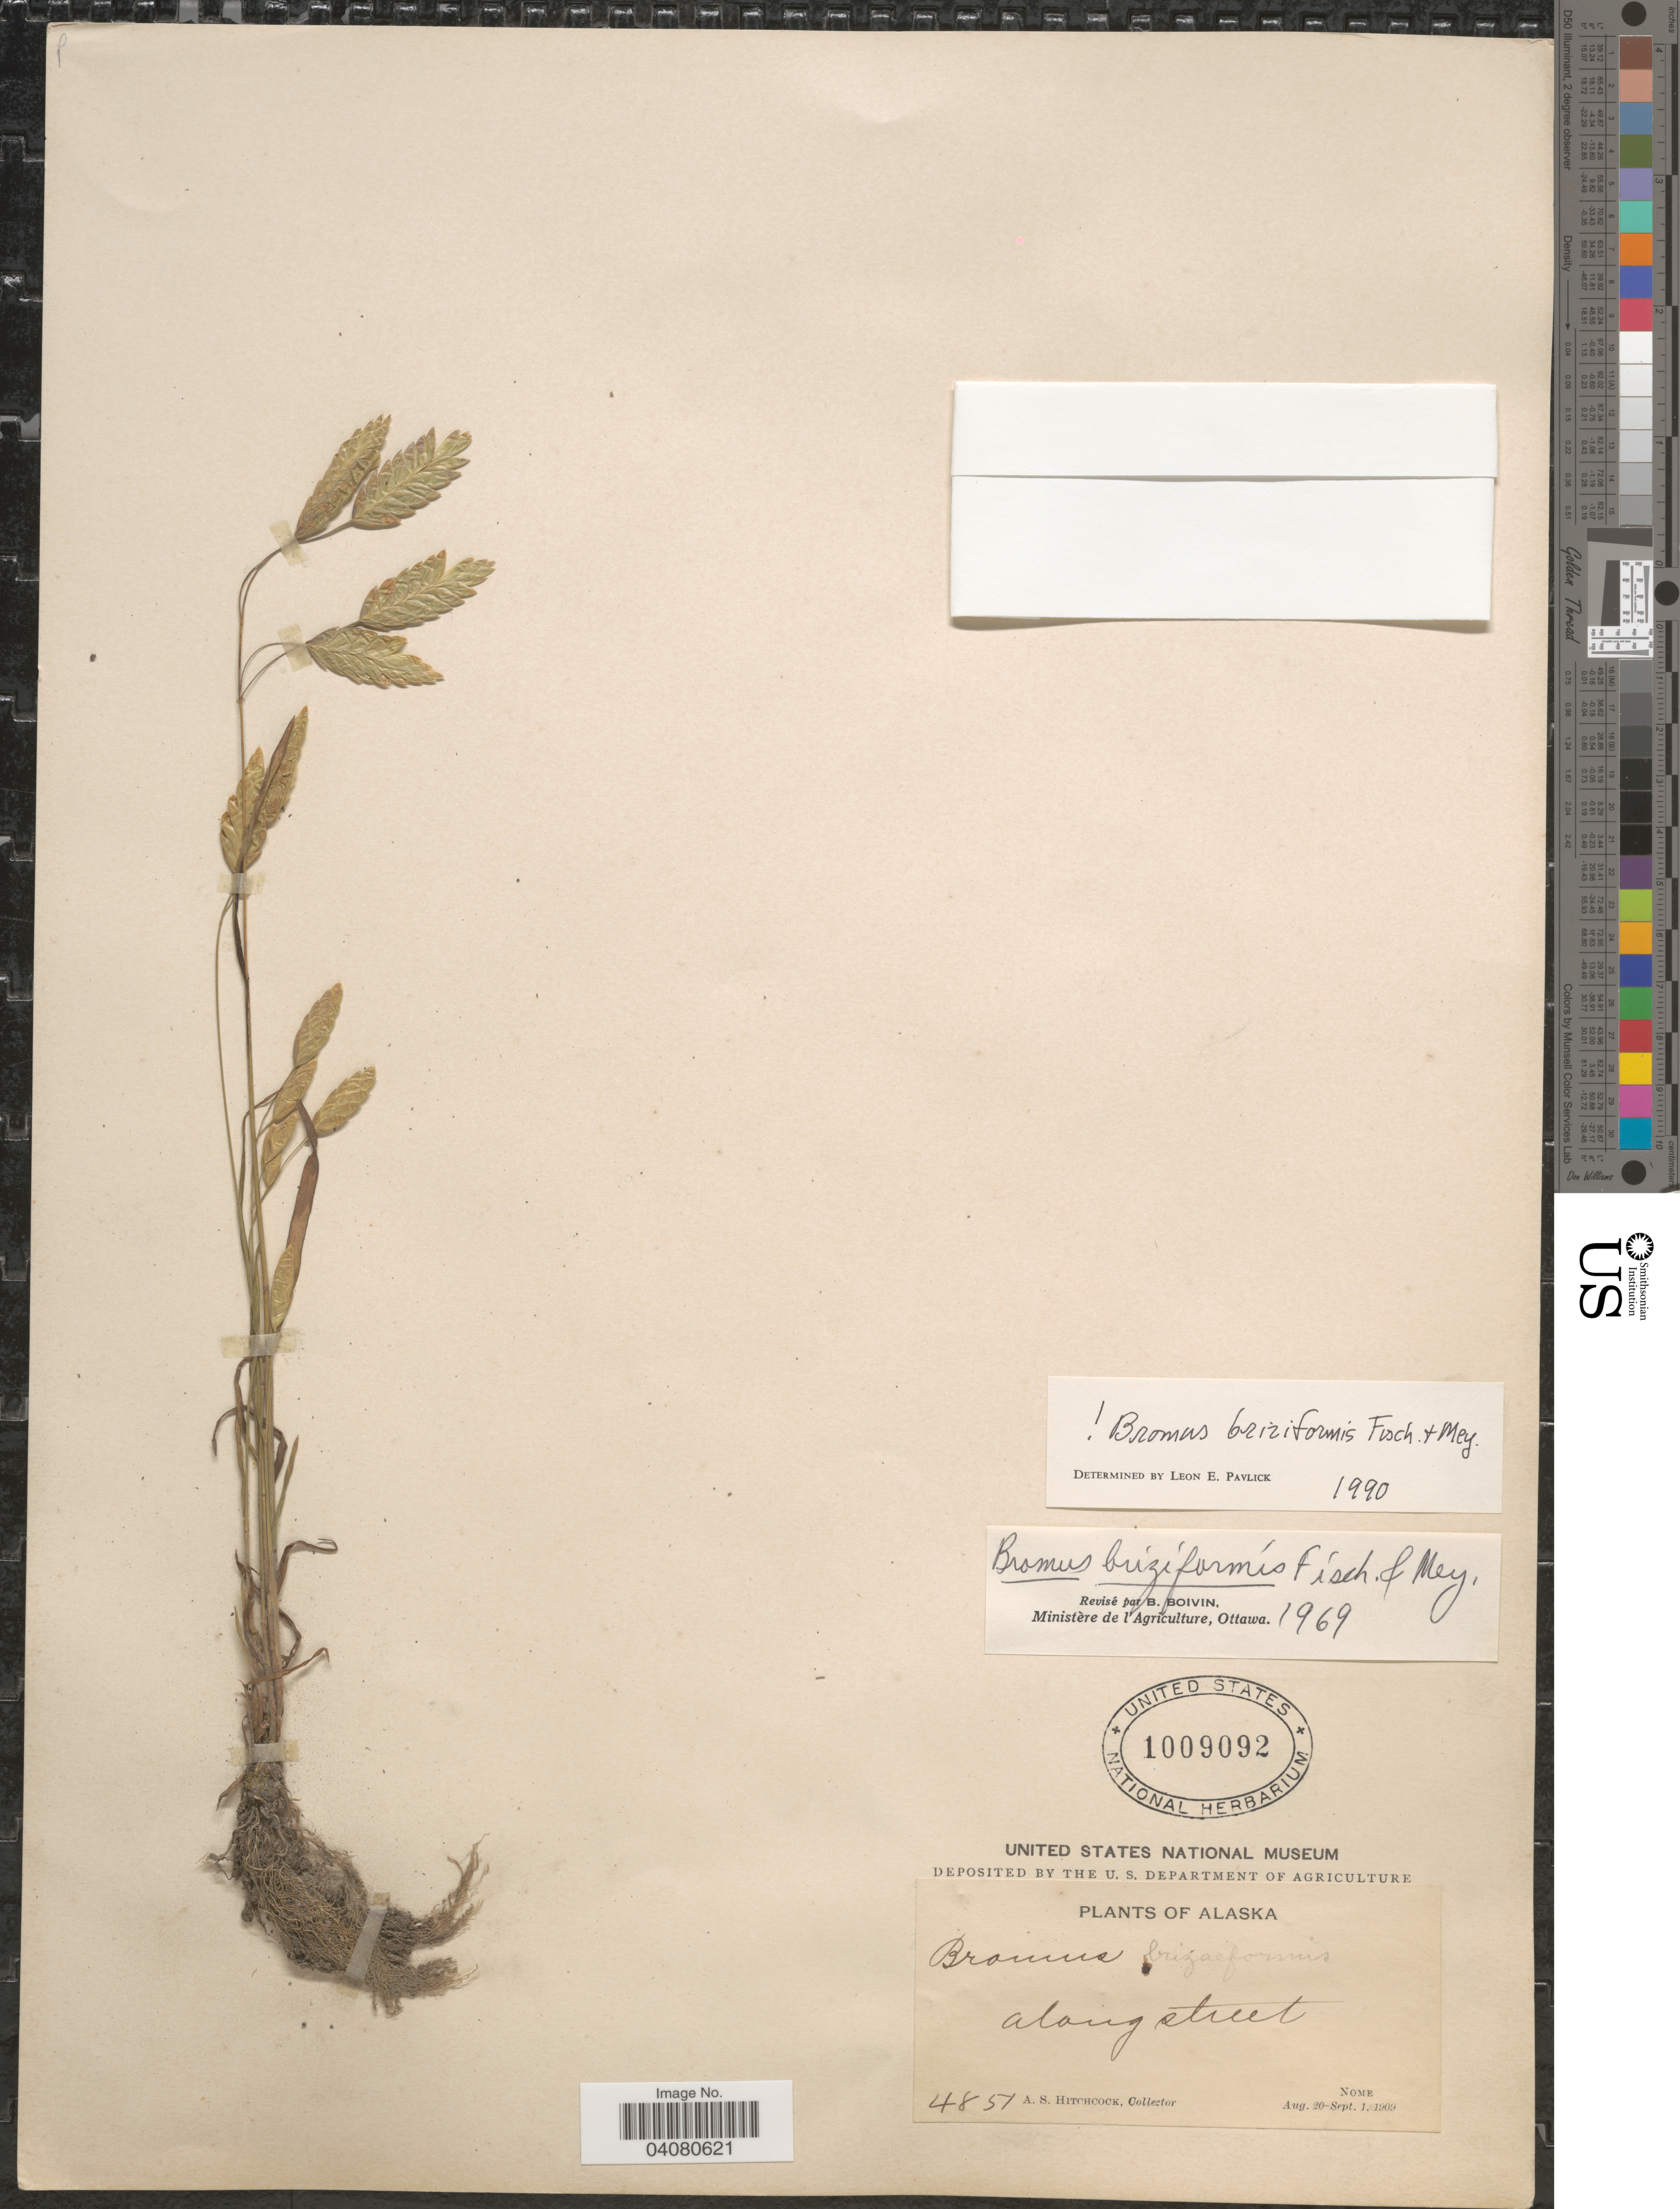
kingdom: Plantae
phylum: Tracheophyta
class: Liliopsida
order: Poales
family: Poaceae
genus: Bromus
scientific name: Bromus briziformis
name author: Fisch. & C.A. Mey.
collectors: A. S. Hitchcock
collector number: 4851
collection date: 1909-08-20/1909-09-01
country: United States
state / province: Alaska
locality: Along street. Nome.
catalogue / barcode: US 1009092